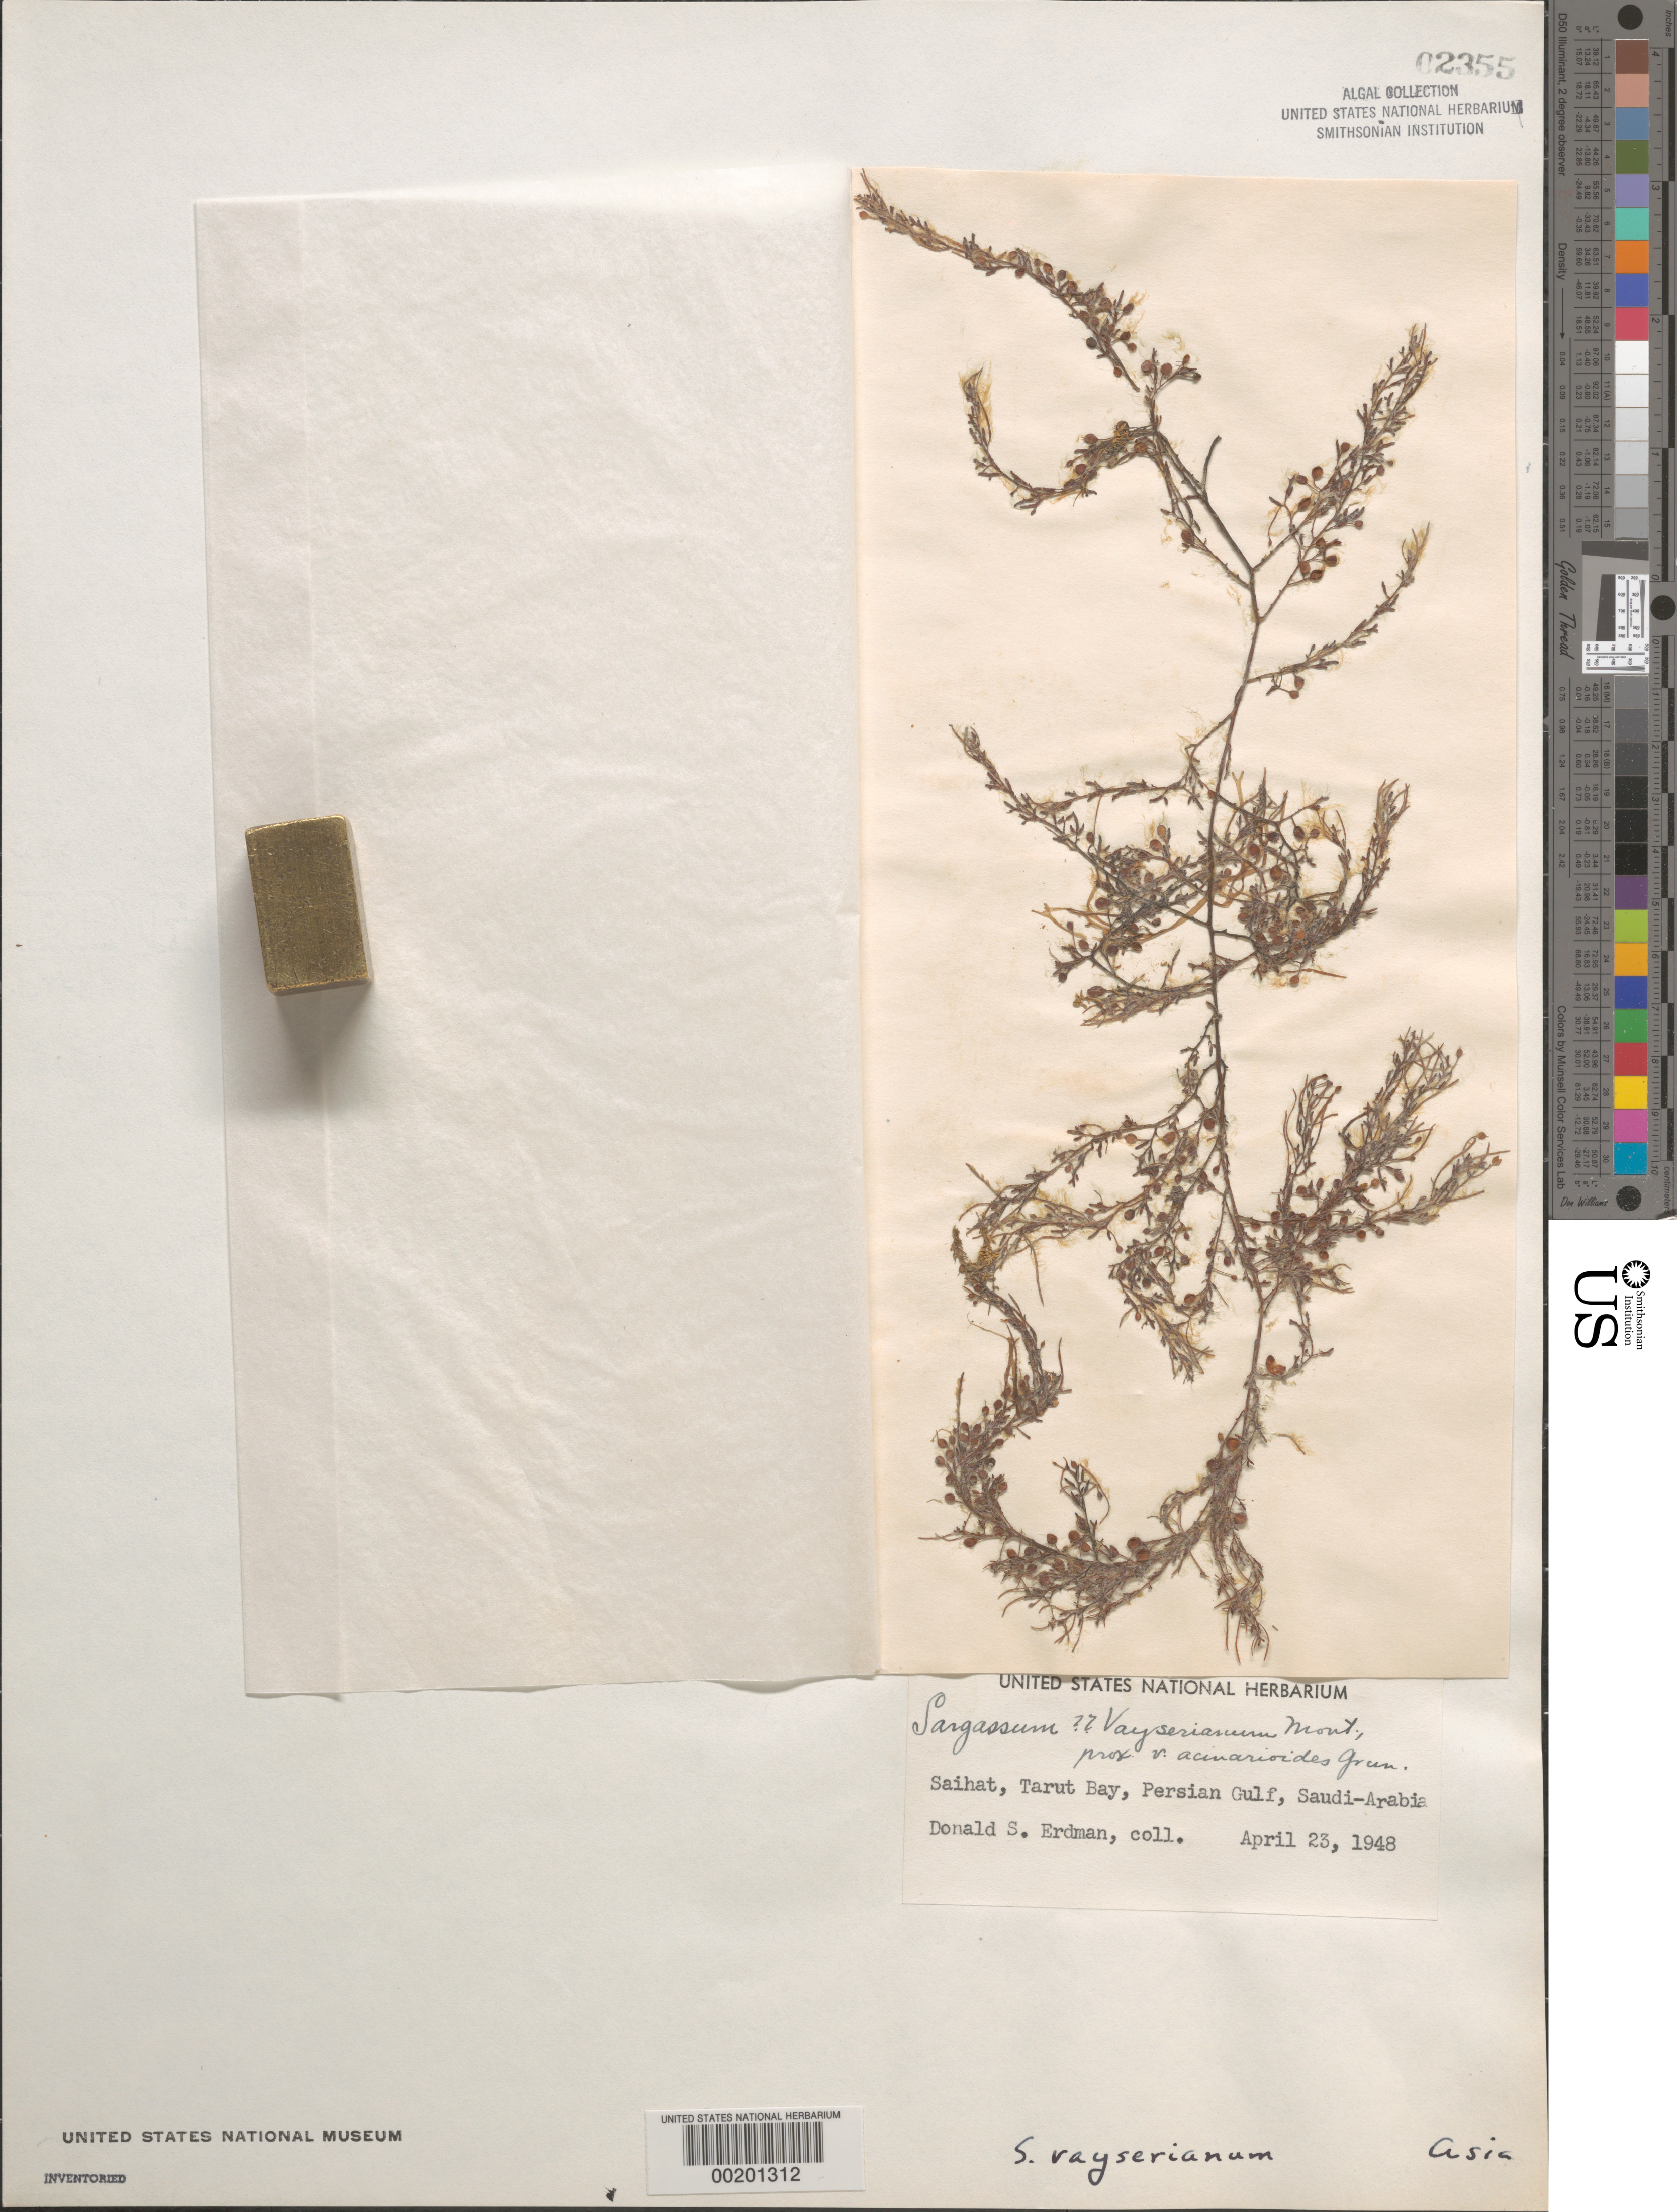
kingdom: Chromista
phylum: Ochrophyta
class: Phaeophyceae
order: Fucales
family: Sargassaceae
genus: Sargassum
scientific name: Sargassum vayserianum var. acinarioides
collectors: D. Erdman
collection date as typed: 23 Apr 1948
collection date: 1948-04-23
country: Saudi Arabia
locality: Saihat, tarut bay, persian gulf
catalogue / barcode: US 2355